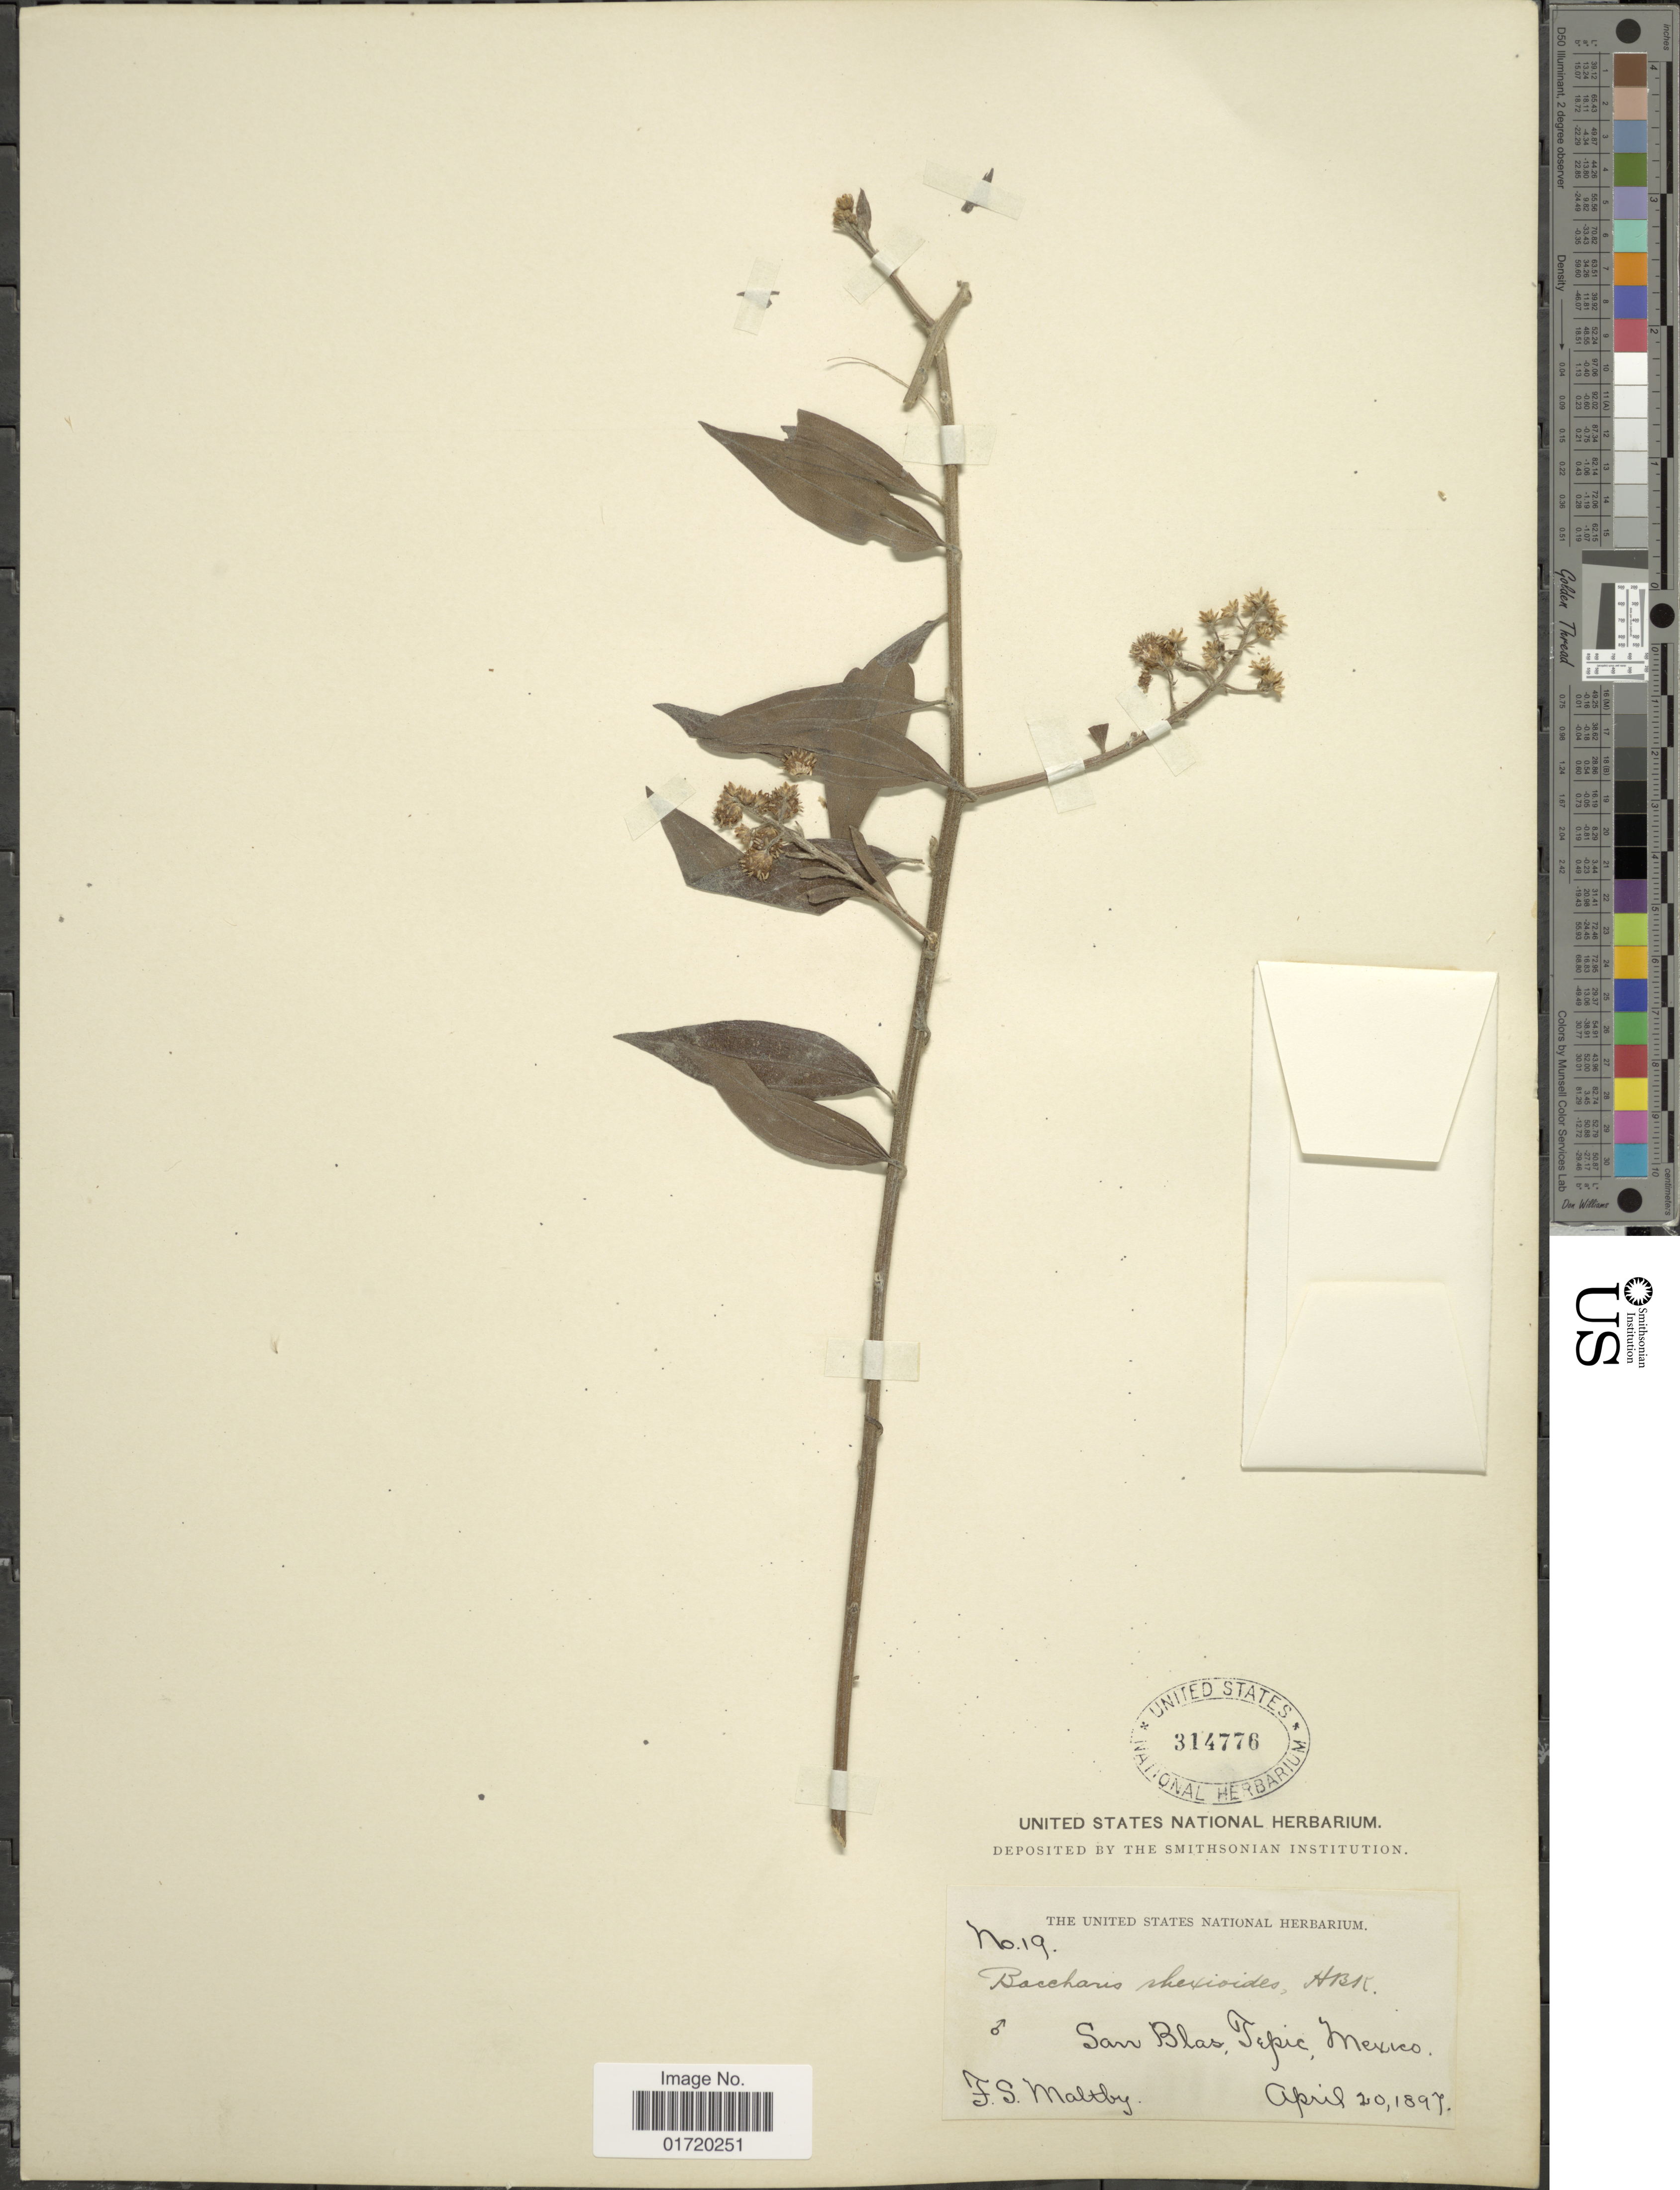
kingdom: Plantae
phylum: Tracheophyta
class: Magnoliopsida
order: Asterales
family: Asteraceae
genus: Baccharis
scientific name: Baccharis trinervis var. rhexioides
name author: (Kunth) Baker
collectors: F. S. Maltby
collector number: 19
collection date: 1897-04-20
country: Mexico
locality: San Blas, Tepic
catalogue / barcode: US 314776